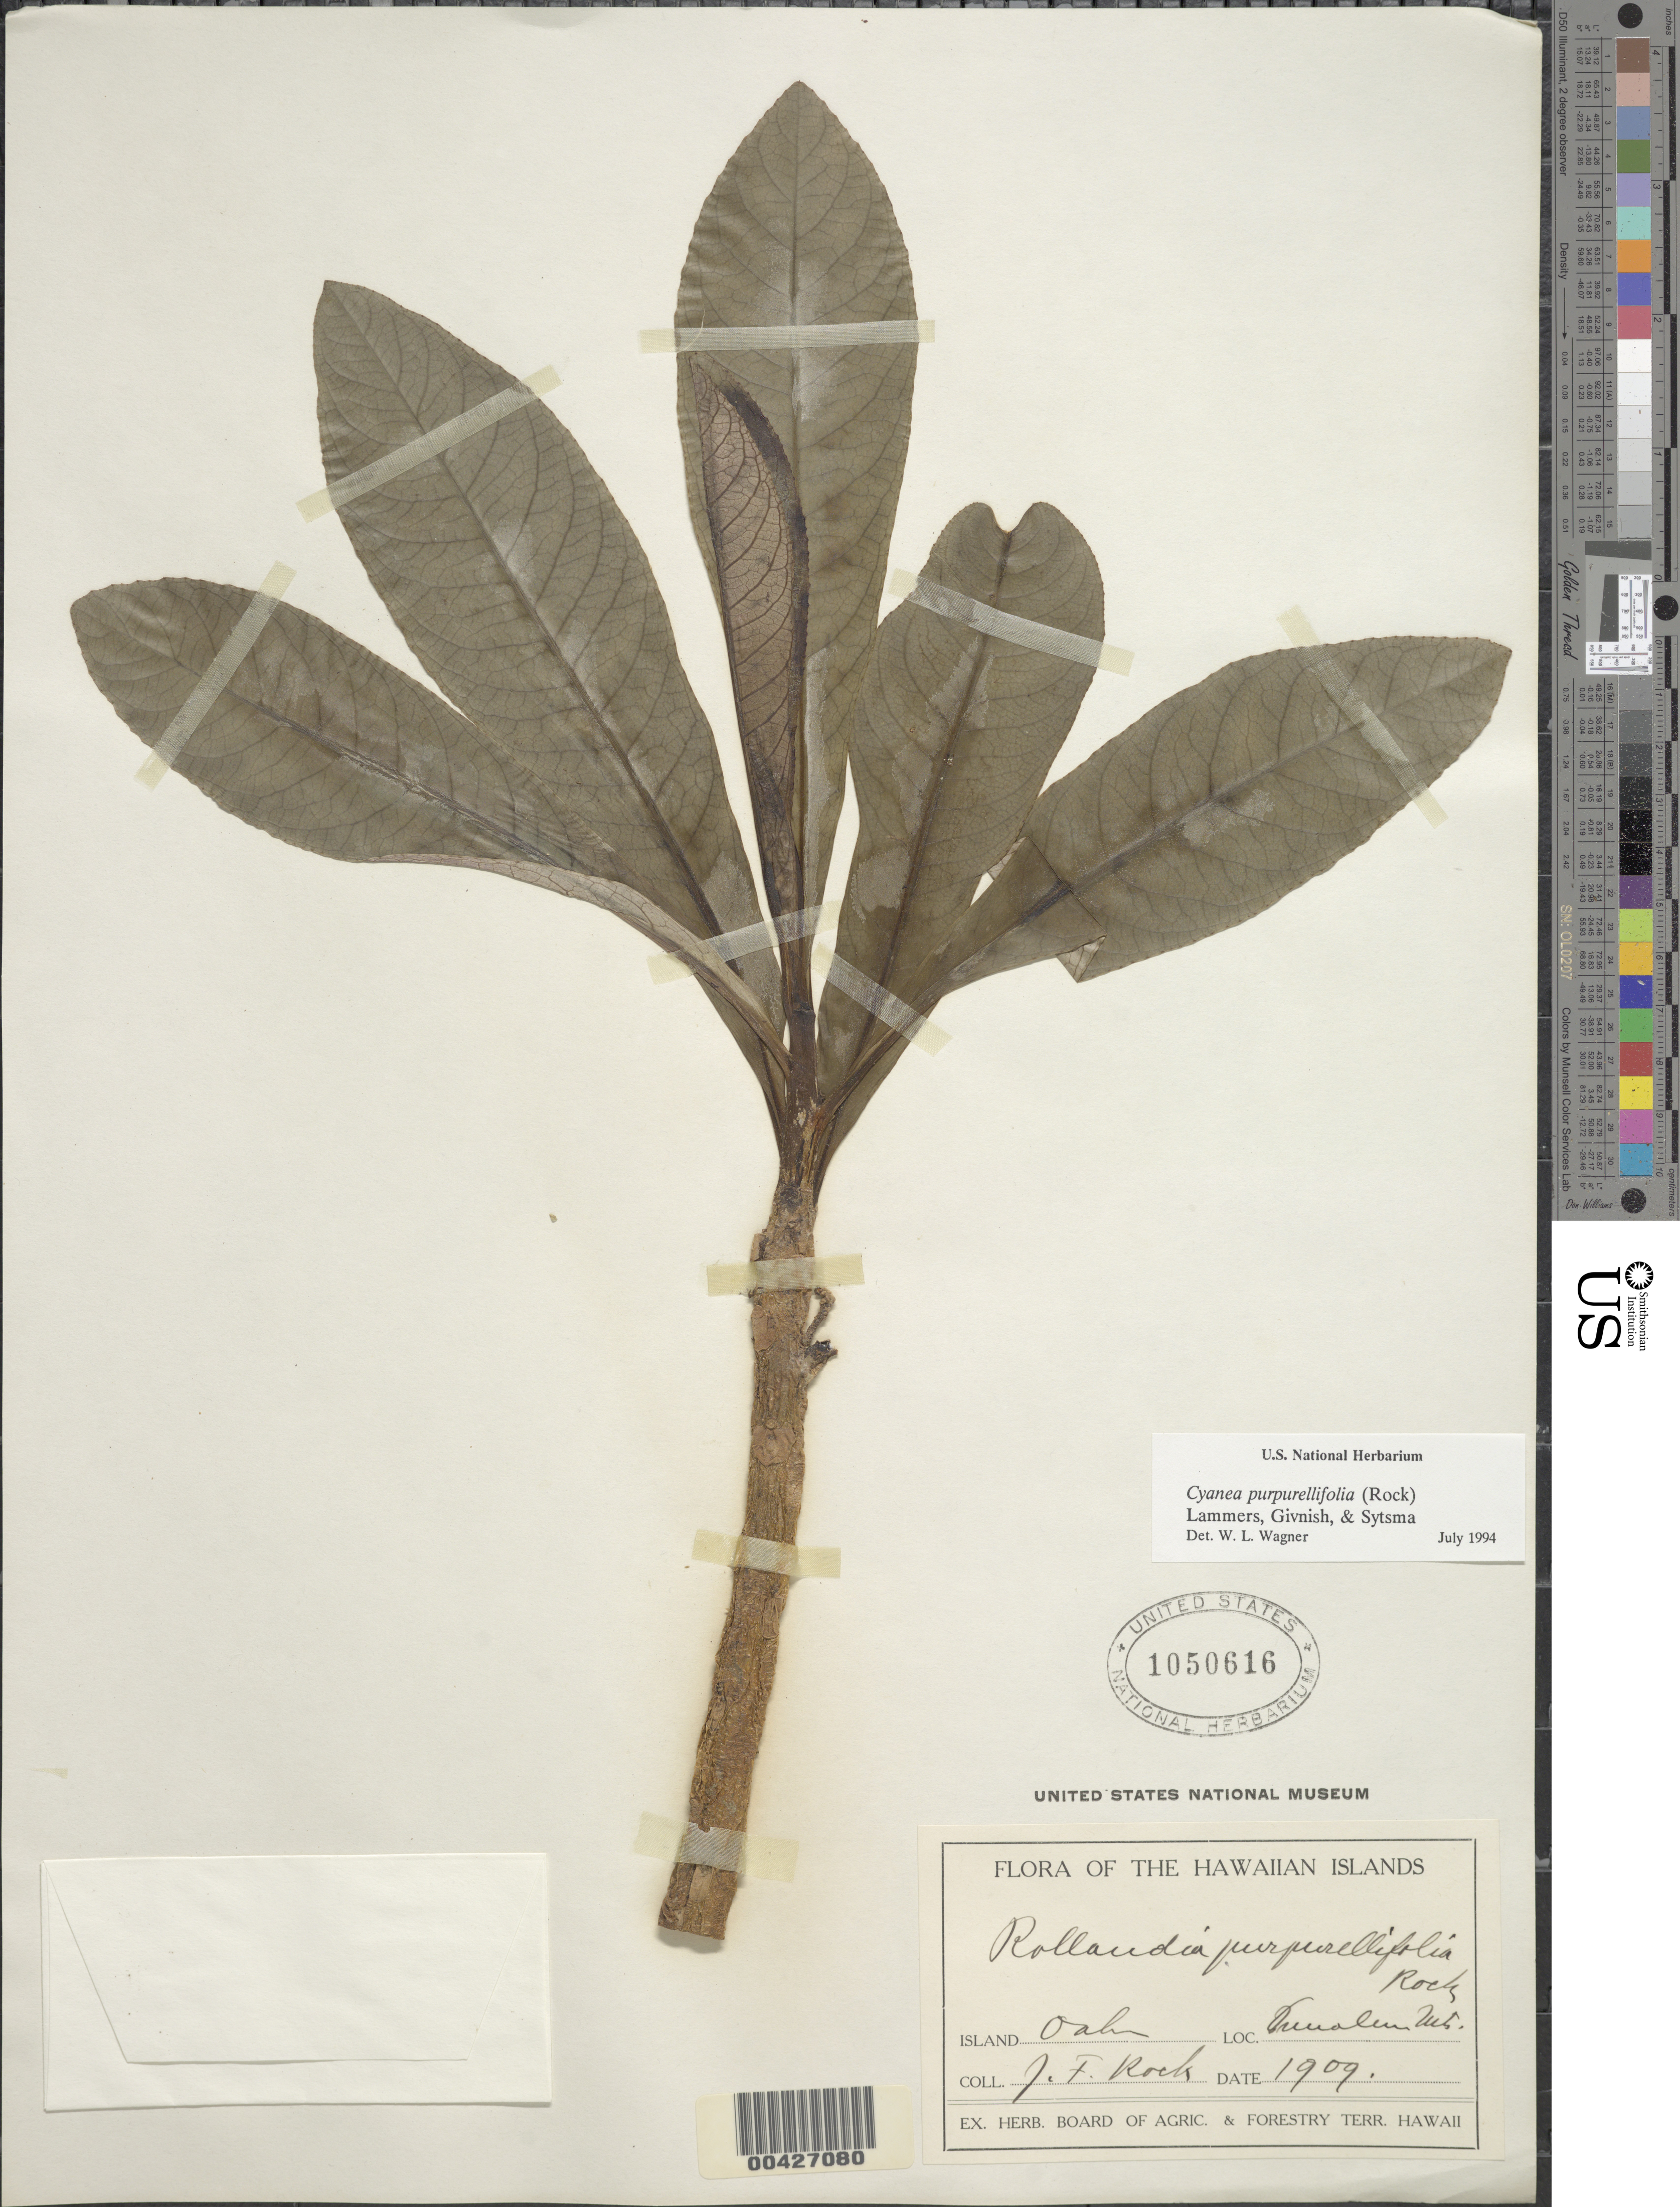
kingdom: Plantae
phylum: Tracheophyta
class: Magnoliopsida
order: Asterales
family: Campanulaceae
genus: Cyanea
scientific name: Cyanea purpurellifolia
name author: (Rock) Lammers et al.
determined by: Wagner, W. L., (BOT), Smithsonian Institution - National Museum of Natural History (UNITED STATES)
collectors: J. F. Rock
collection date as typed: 1909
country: United States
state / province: Hawaii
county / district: Honolulu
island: Oahu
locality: Punaluu Mts.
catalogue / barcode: US 1050616